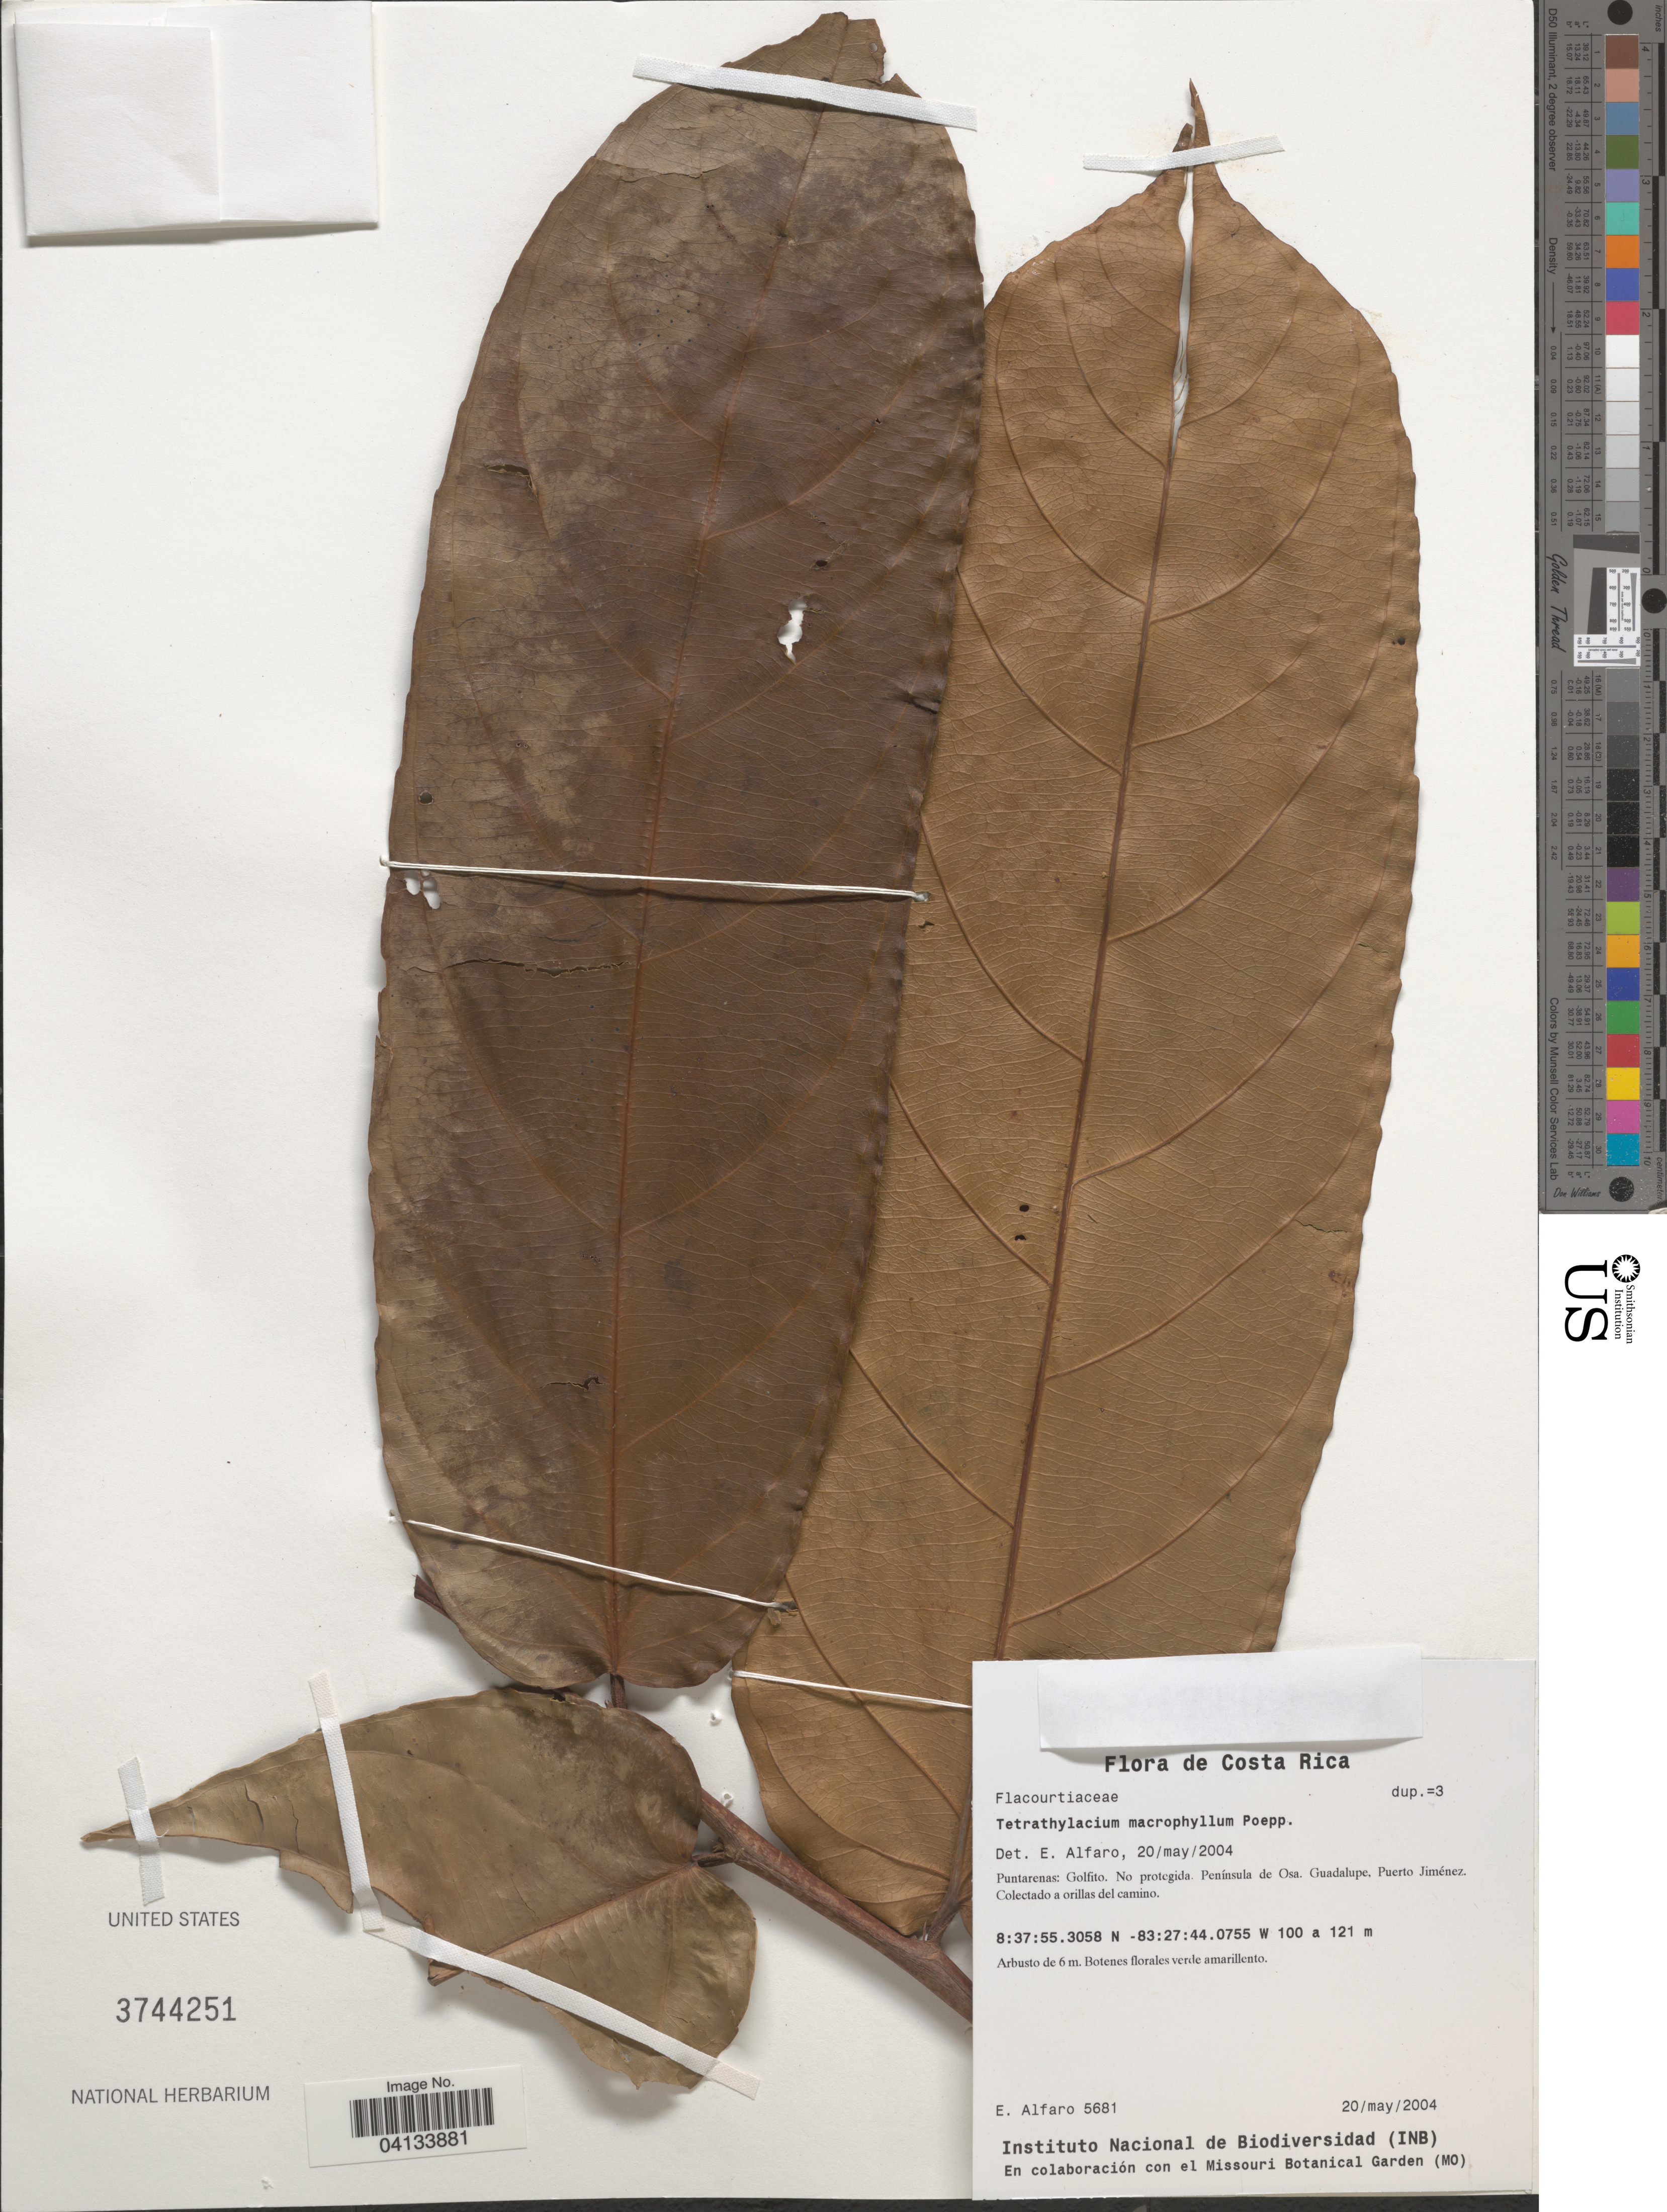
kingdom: Plantae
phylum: Tracheophyta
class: Magnoliopsida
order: Malpighiales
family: Salicaceae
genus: Tetrathylacium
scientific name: Tetrathylacium macrophyllum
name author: Poepp.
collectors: E. Alfaro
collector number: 5681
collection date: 2004-05-20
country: Costa Rica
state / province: Puntarenas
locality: Golfito. No protegida. Península de Osa. Guadalupe. Puerto Jiménez. A orillas del camino.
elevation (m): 100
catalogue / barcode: US 3744251